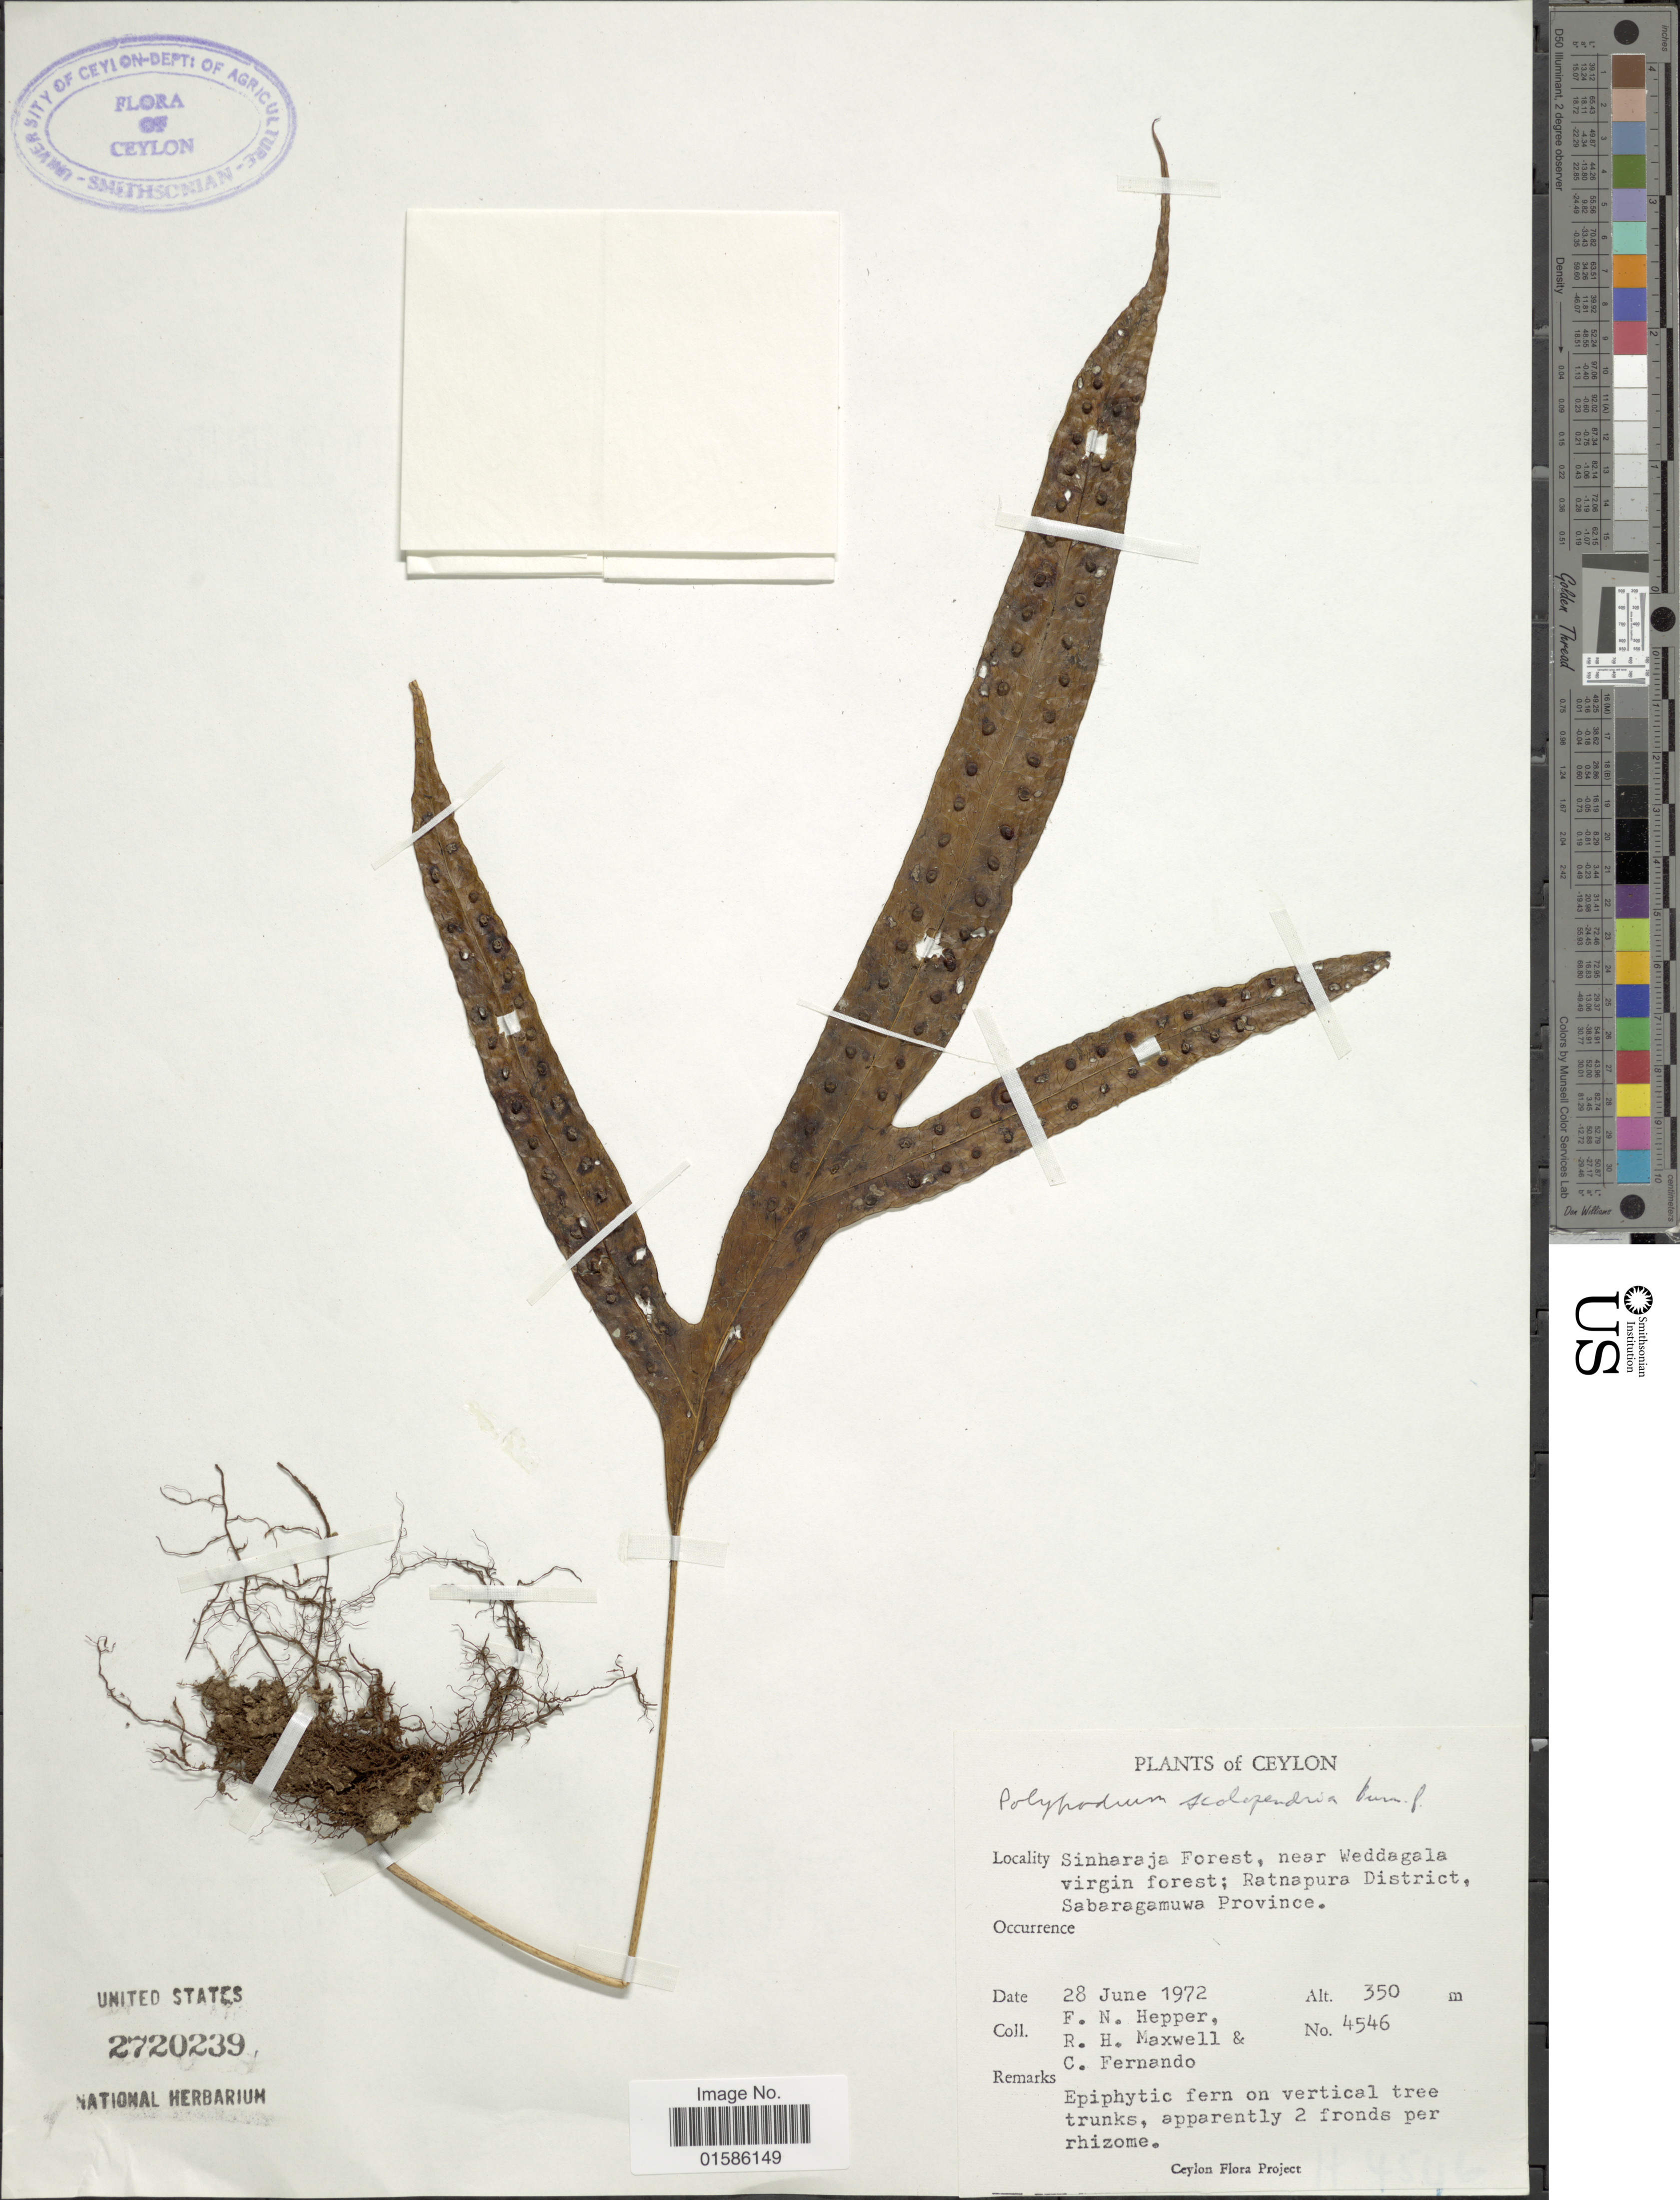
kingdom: Plantae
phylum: Tracheophyta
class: Polypodiopsida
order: Polypodiales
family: Polypodiaceae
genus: Microsorum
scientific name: Microsorum scolopendria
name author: (Burm. f.) Copel.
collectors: F. Hepper, R. Maxwell & C. Fernando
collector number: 4546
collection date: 1972-06-28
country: Sri Lanka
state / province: Sabaragamuwa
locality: Ceylon, Sinharaja Forest, near Weddagala virgin forest; Ratnapura District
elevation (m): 350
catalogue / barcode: US 2720239